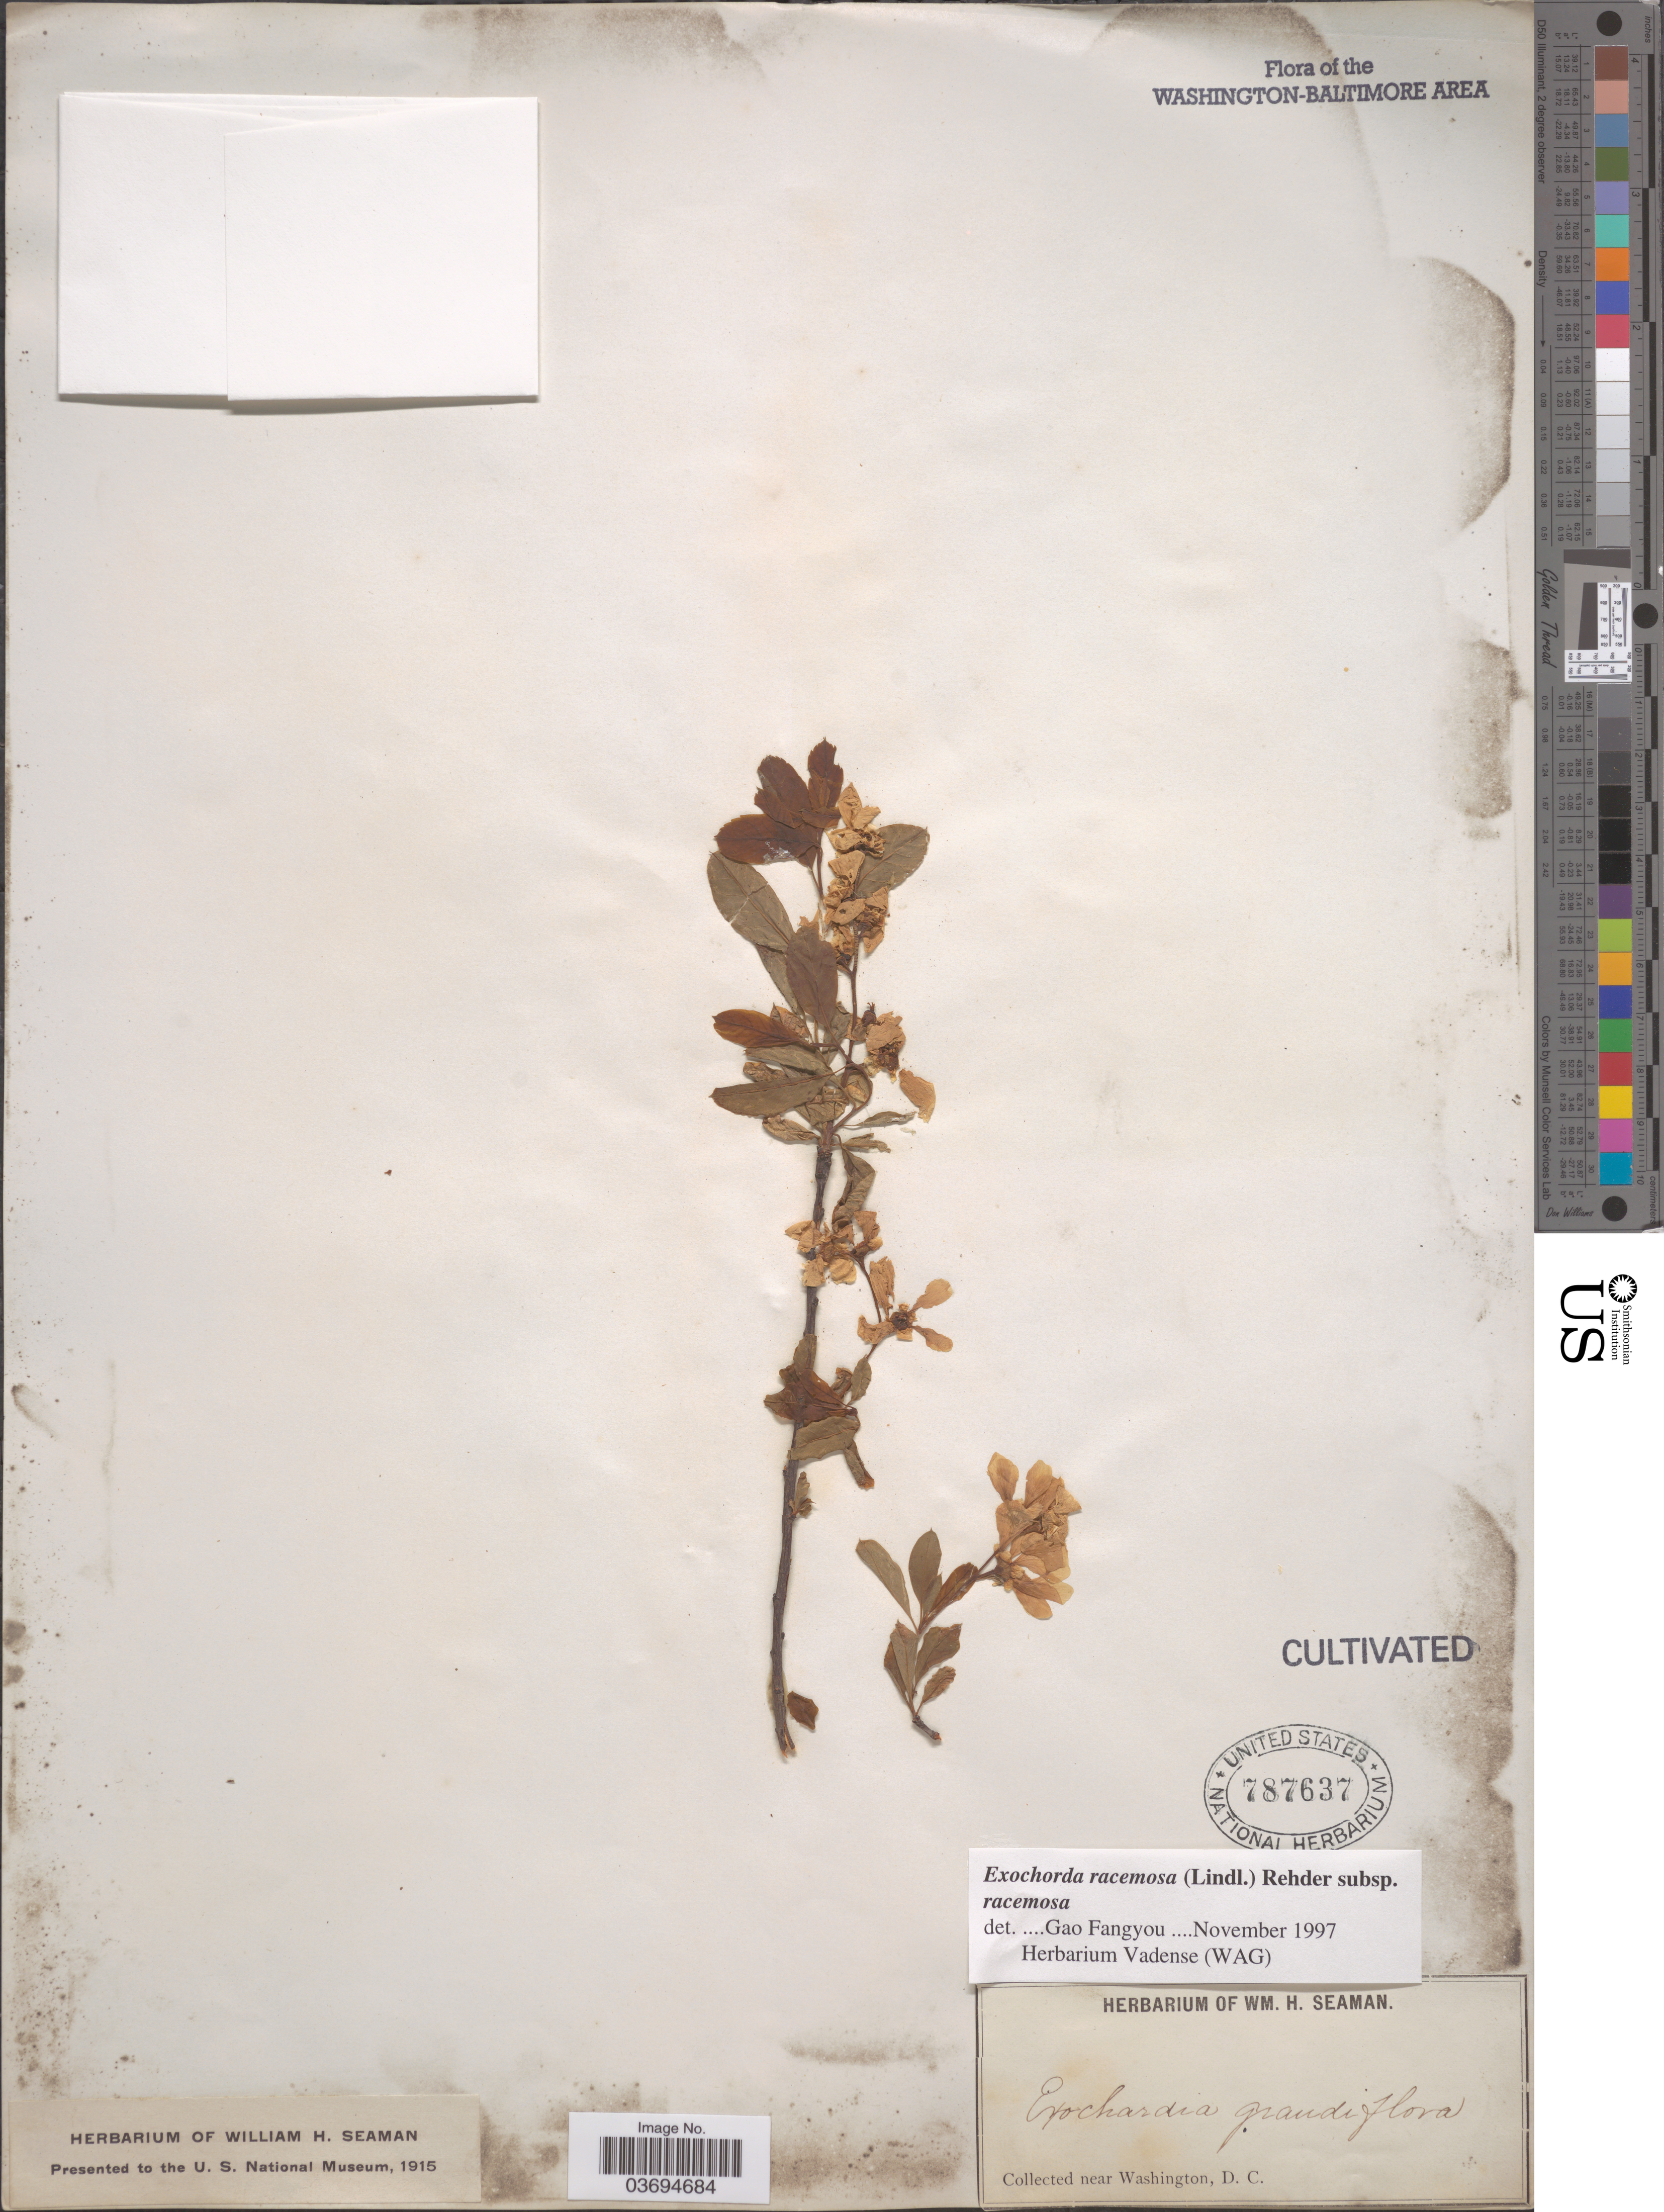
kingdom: Plantae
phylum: Tracheophyta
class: Magnoliopsida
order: Rosales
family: Rosaceae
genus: Exochorda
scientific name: Exochorda racemosa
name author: (Fortune ex Lindl.) Rehder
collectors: W. Seaman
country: United States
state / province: District of Columbia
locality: Near Washington, D.C.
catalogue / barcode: US 787637